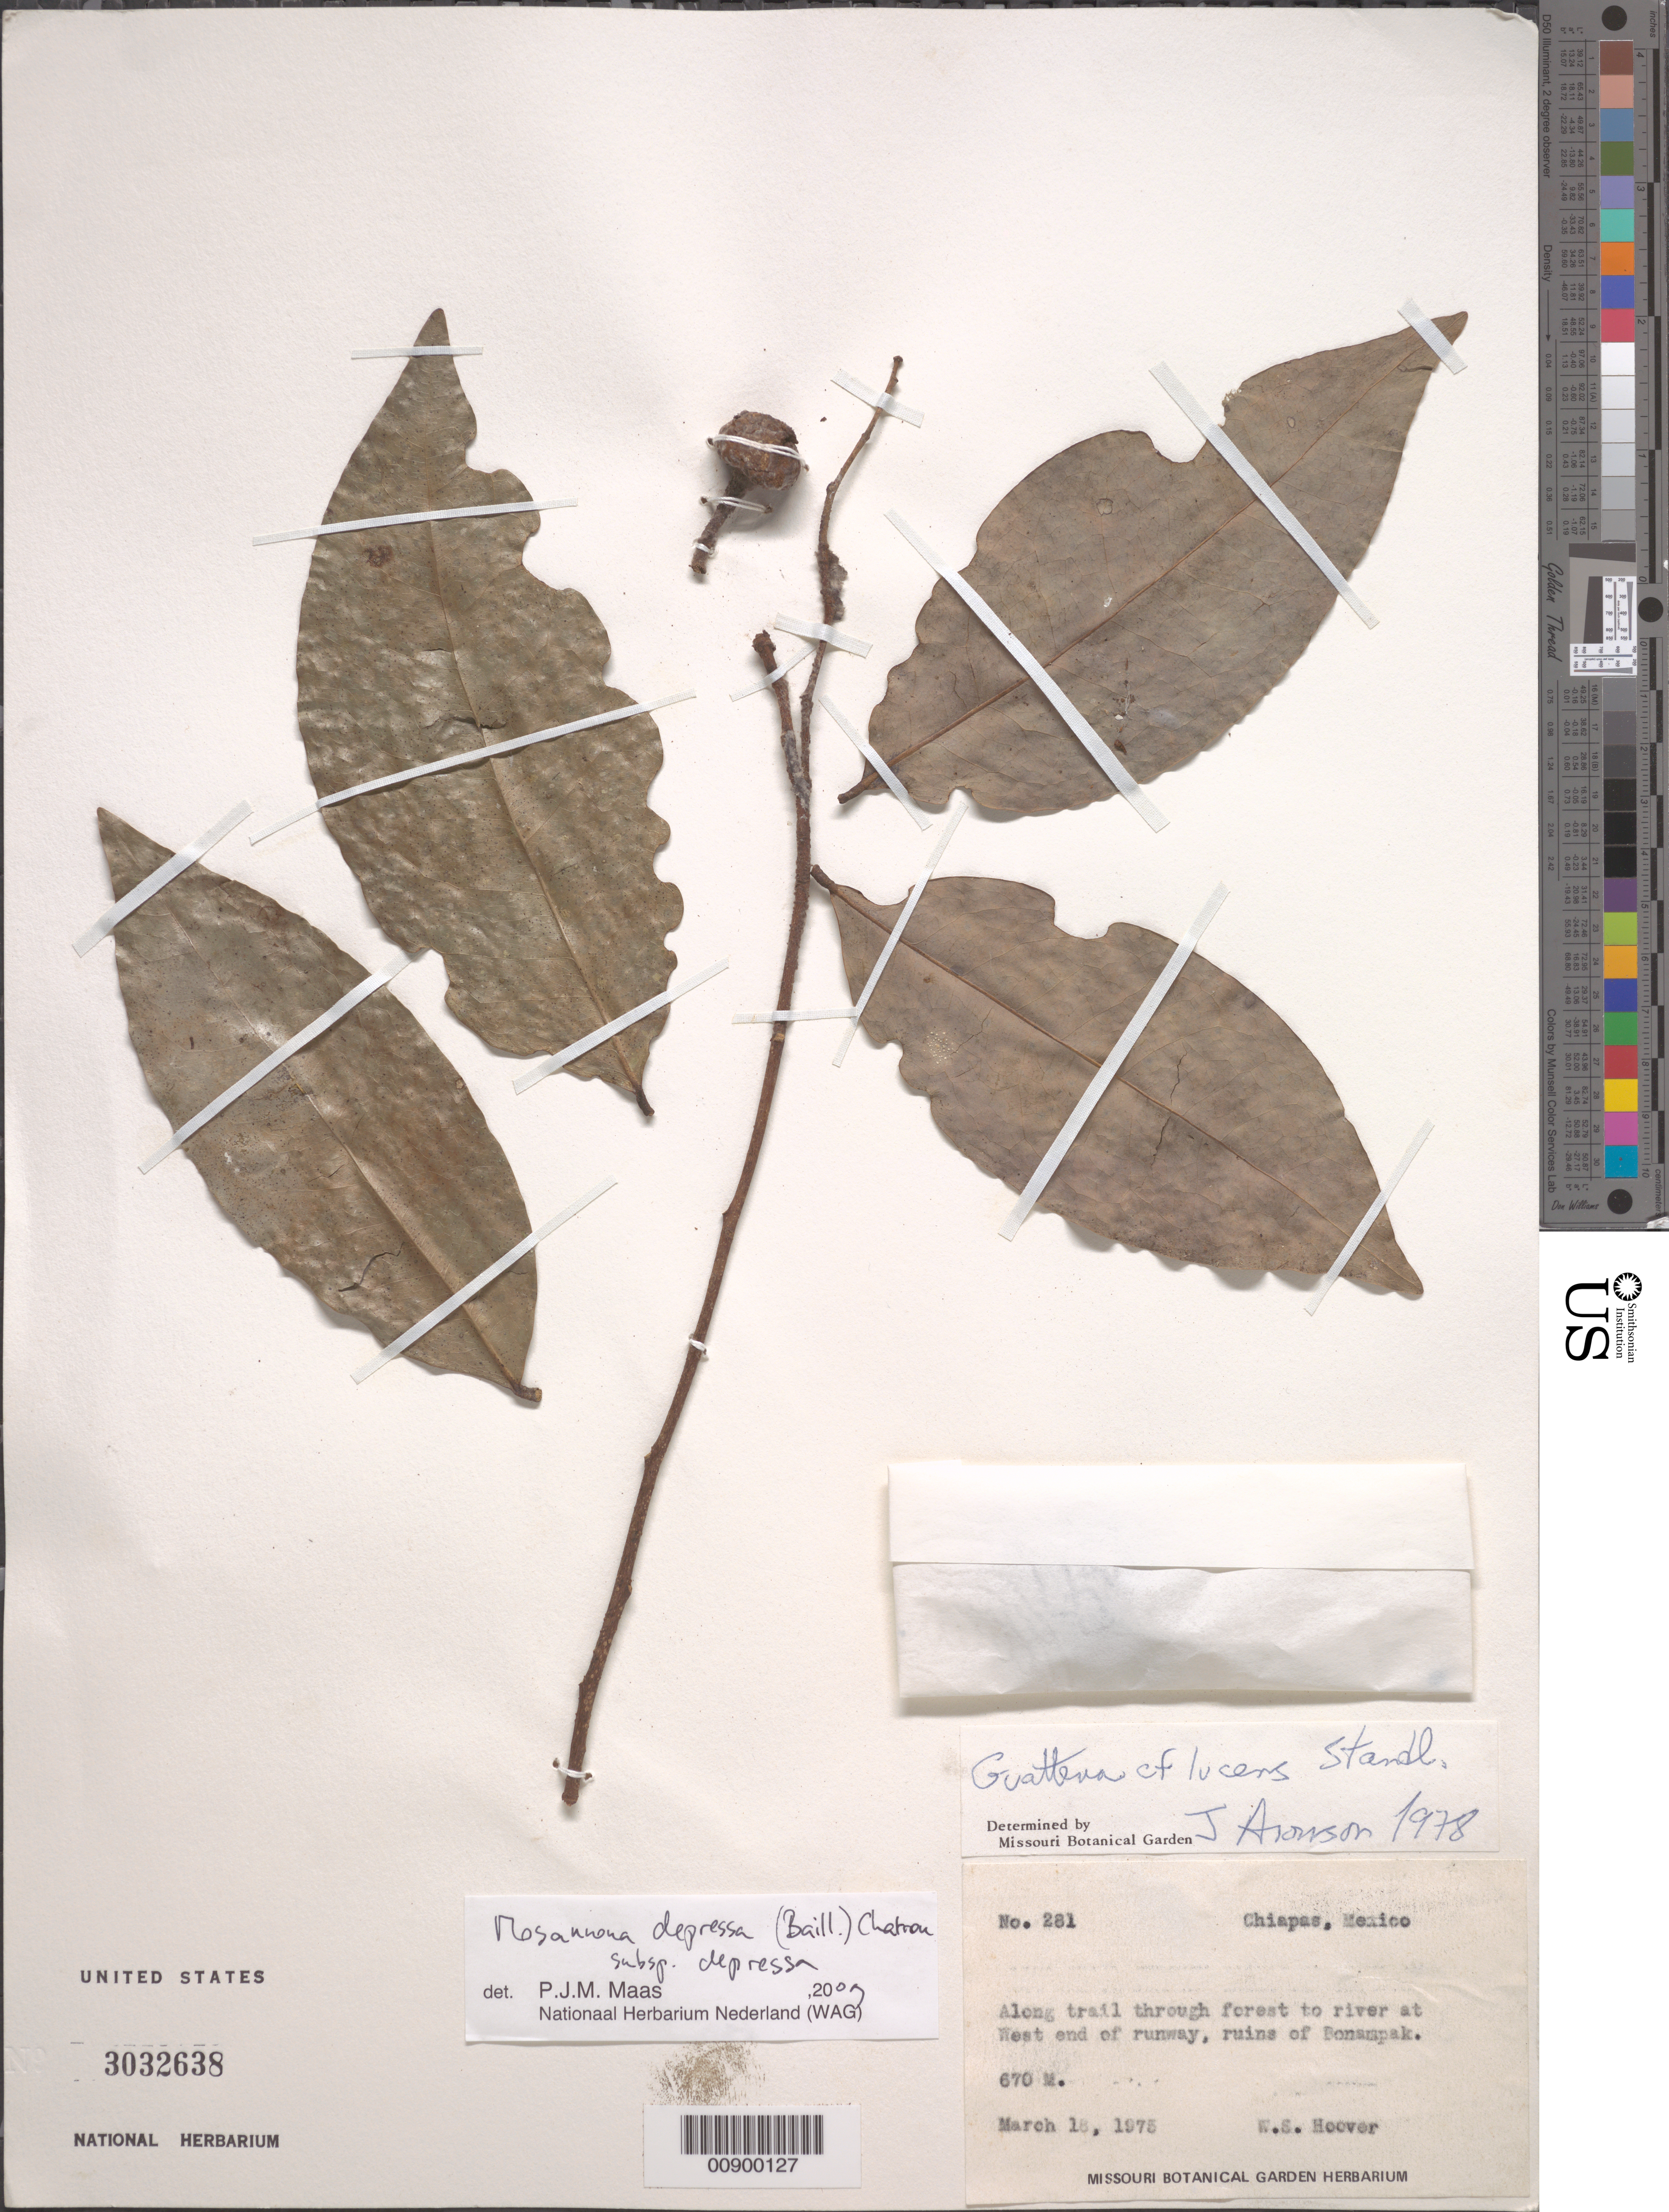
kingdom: Plantae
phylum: Tracheophyta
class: Magnoliopsida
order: Magnoliales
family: Annonaceae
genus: Guatteria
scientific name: Guatteria lucens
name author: Standl.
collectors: W. S. Hoover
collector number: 281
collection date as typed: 18 Mar 1975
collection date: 1975-03-18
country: Mexico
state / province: Chiapas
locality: Along trail through forest to river at West end of runway, ruins of Bonampak.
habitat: Along trail through forest to river at West end of runway.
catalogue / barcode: US 3032638